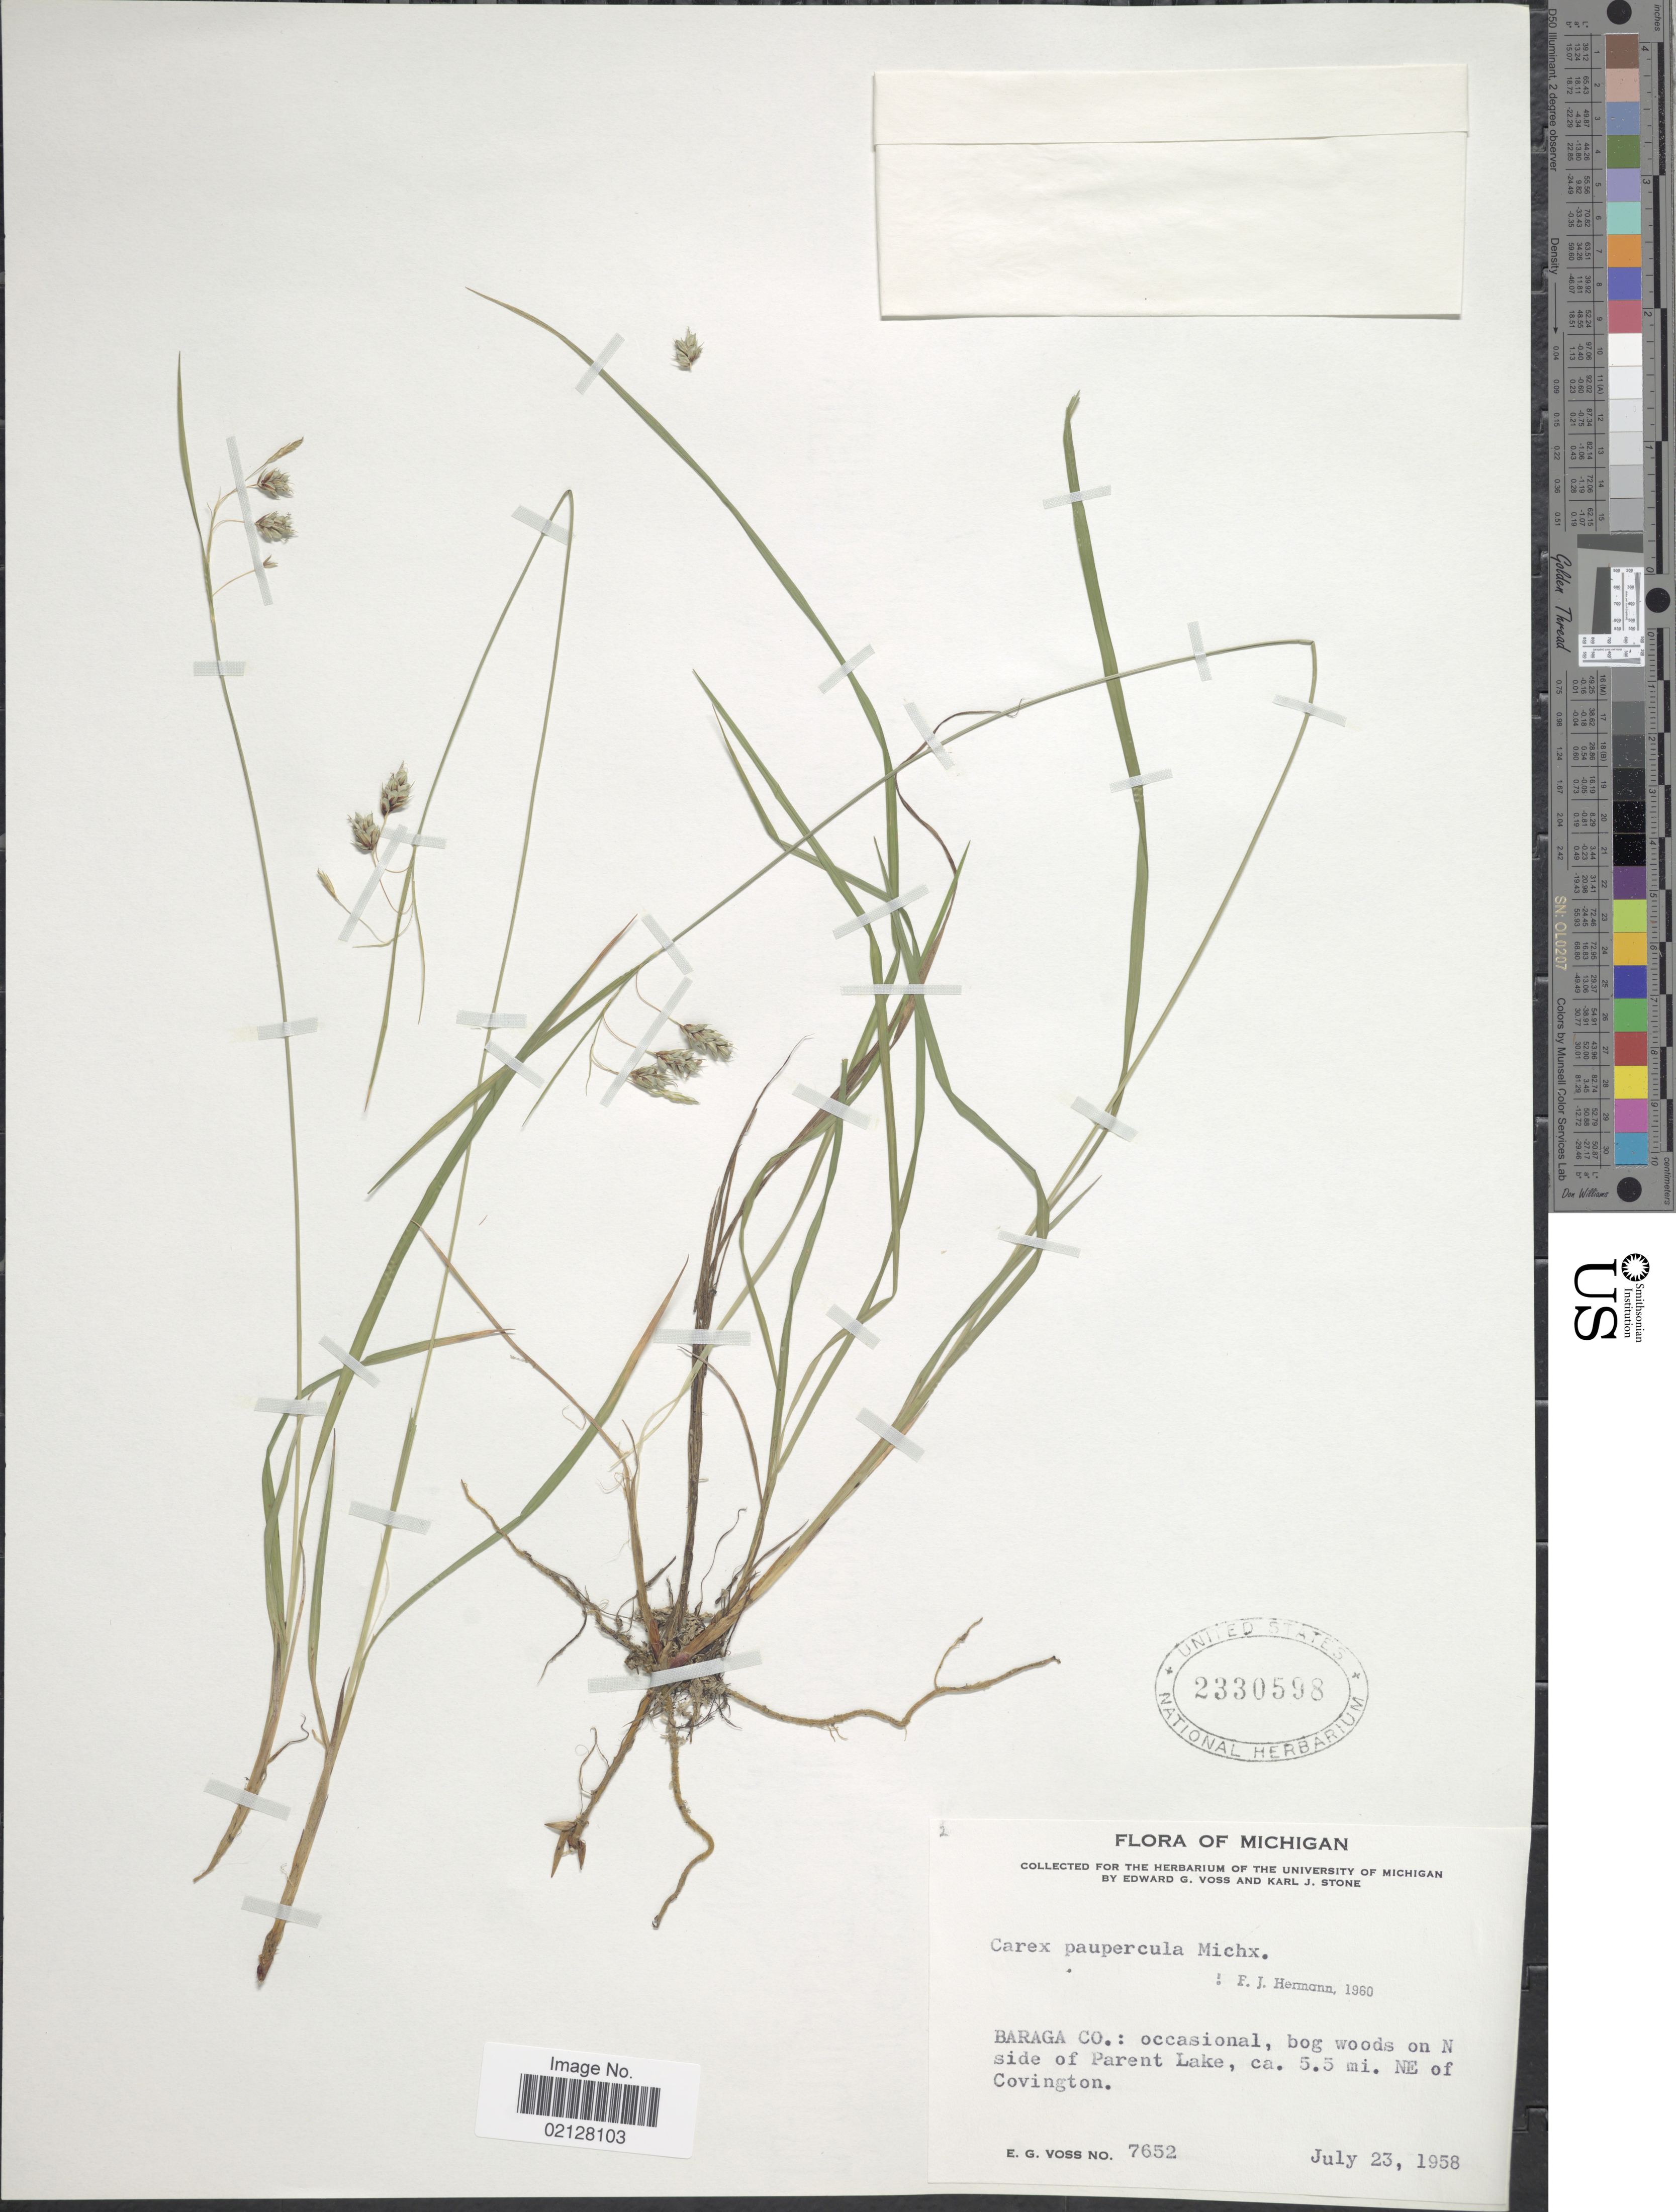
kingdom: Plantae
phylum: Tracheophyta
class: Liliopsida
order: Poales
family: Cyperaceae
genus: Carex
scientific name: Carex magellanica subsp. irrigua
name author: (Wahlenb.) Hiitonen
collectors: E. G. Voss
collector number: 7652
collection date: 1958-07-23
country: United States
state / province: Michigan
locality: Baraga Co.: bog woods on N side of Parent Lake, ca. 5.5 mi. NE of Covington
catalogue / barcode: US 2330598